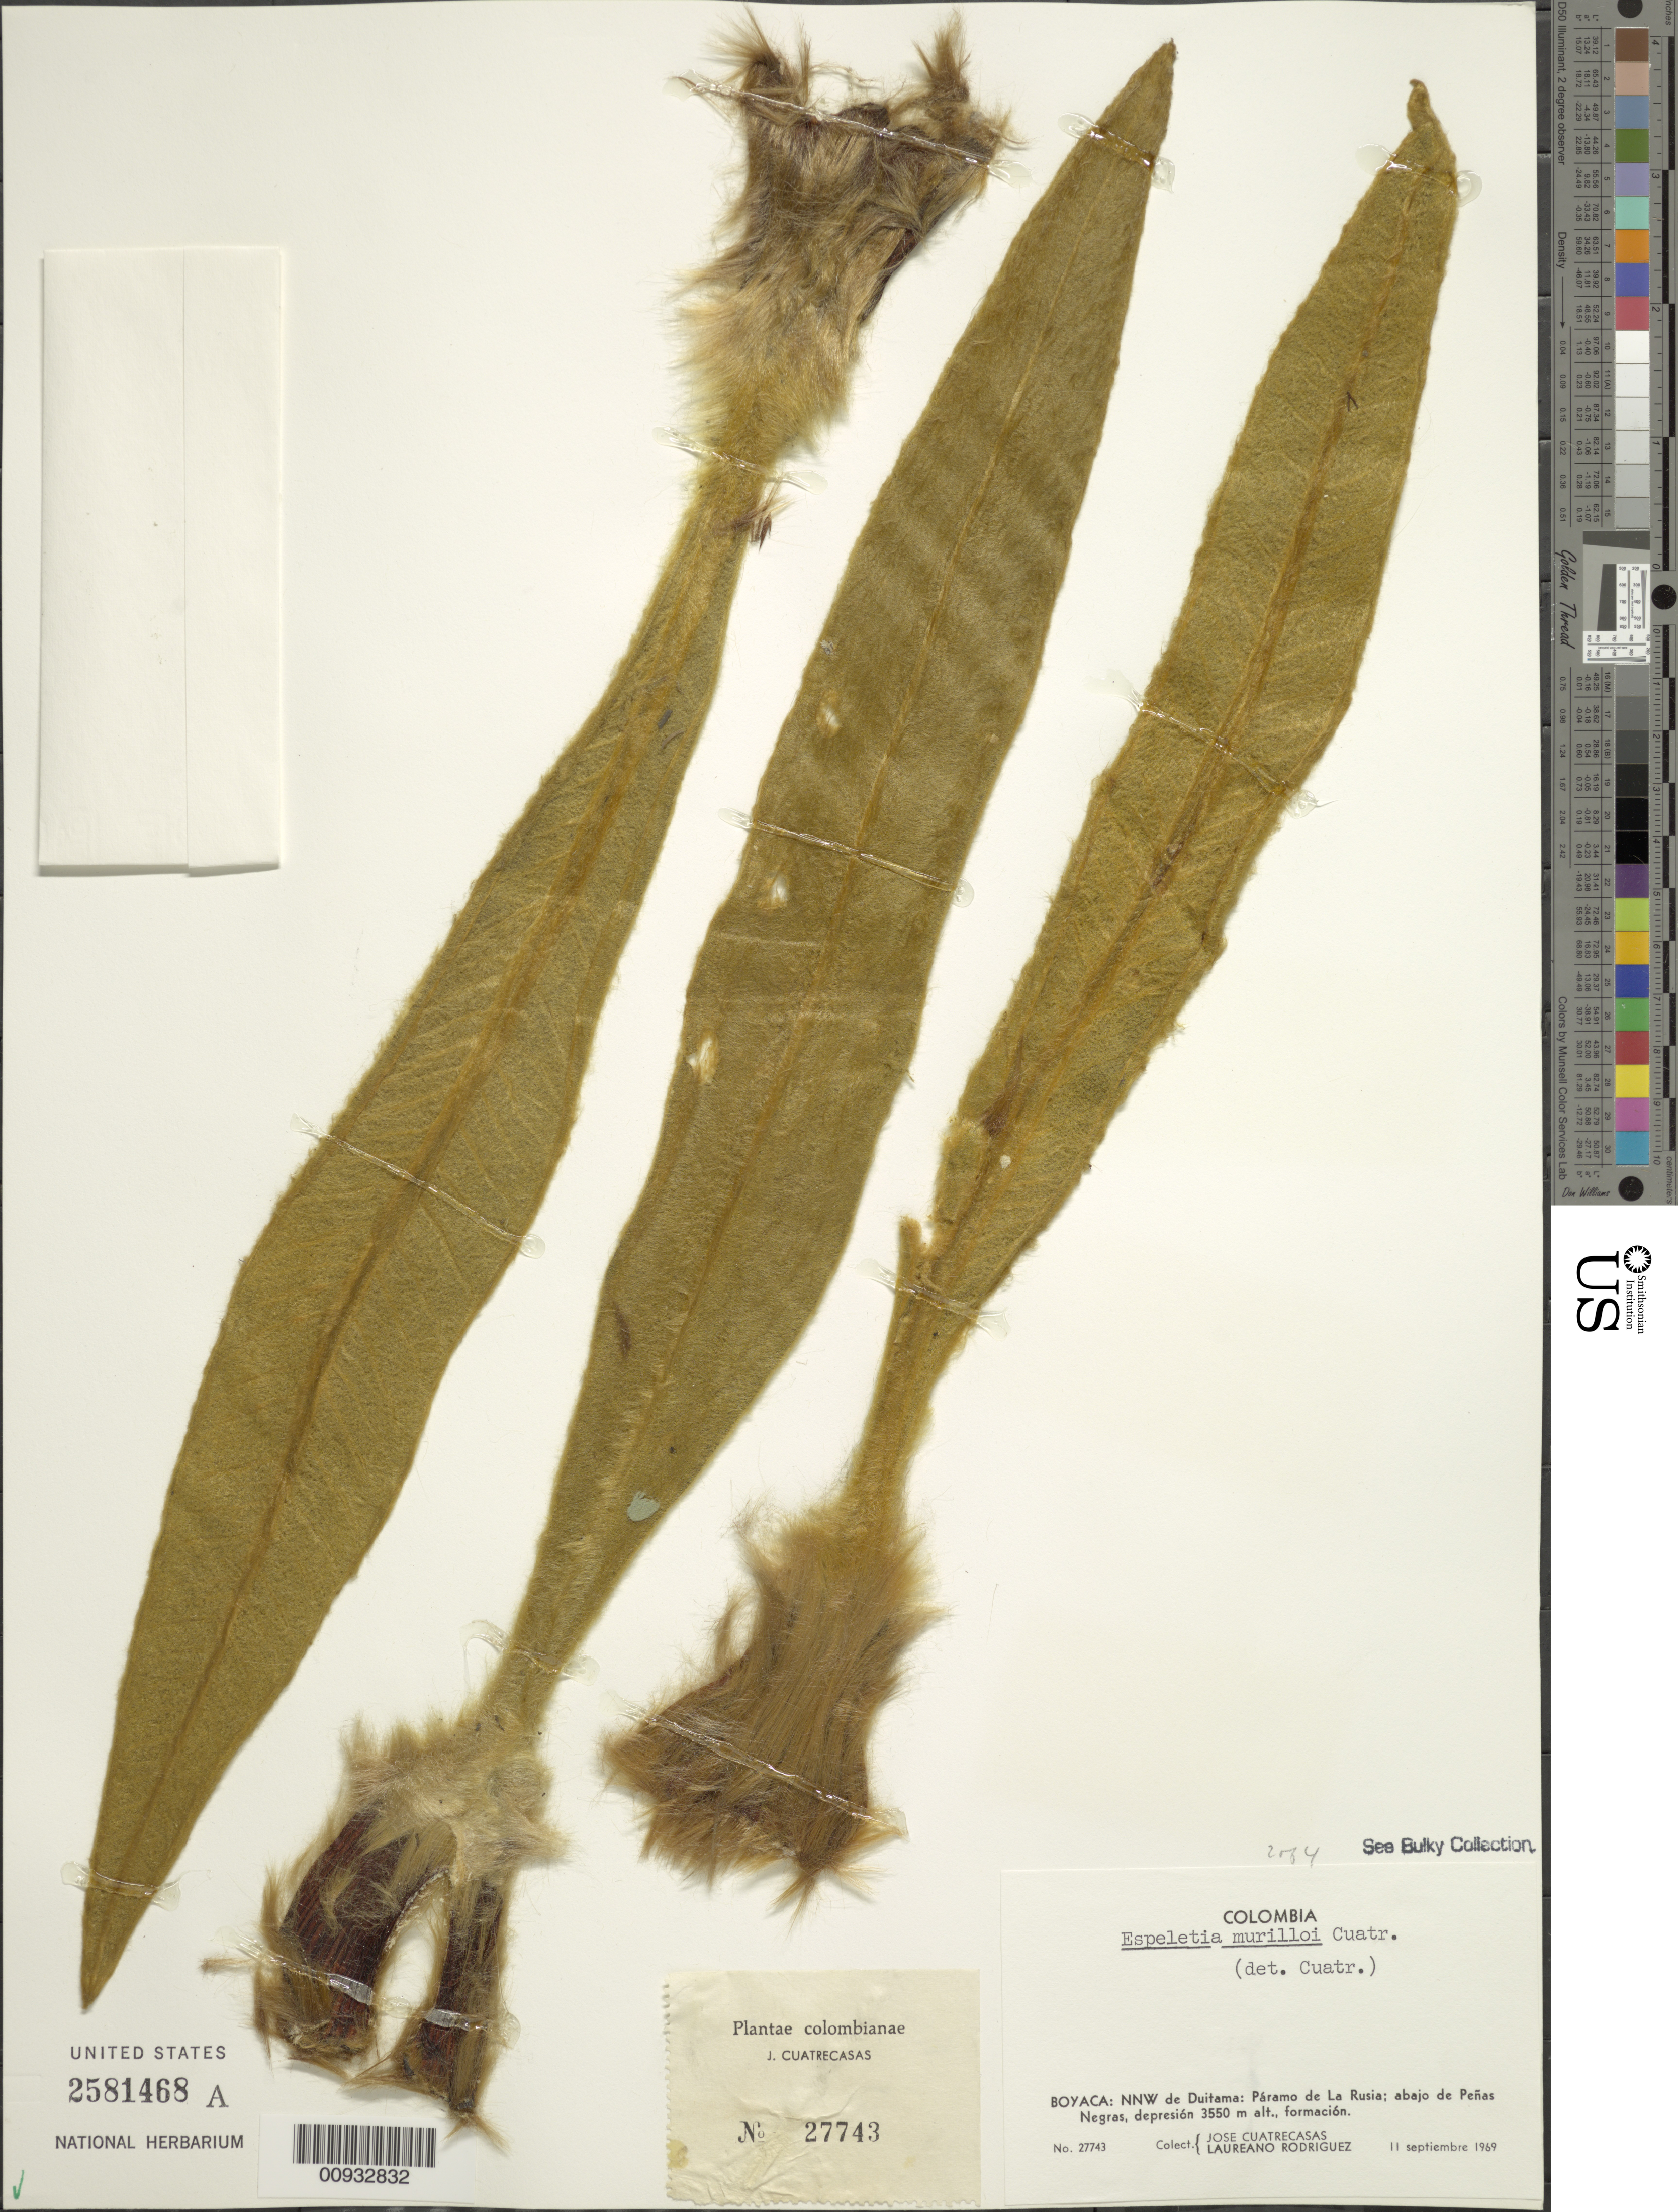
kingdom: Plantae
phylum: Tracheophyta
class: Magnoliopsida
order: Asterales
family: Asteraceae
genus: Espeletia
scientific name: Espeletia murilloi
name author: Cuatrec.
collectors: J. Cuatrecasas & L. Rodriguez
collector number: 27743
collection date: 1969-09-11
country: Colombia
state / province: Boyacá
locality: NNW de Duitama, Paramo de La Rusia, abajo de Penas Negras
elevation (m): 3550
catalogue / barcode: US 2581468A